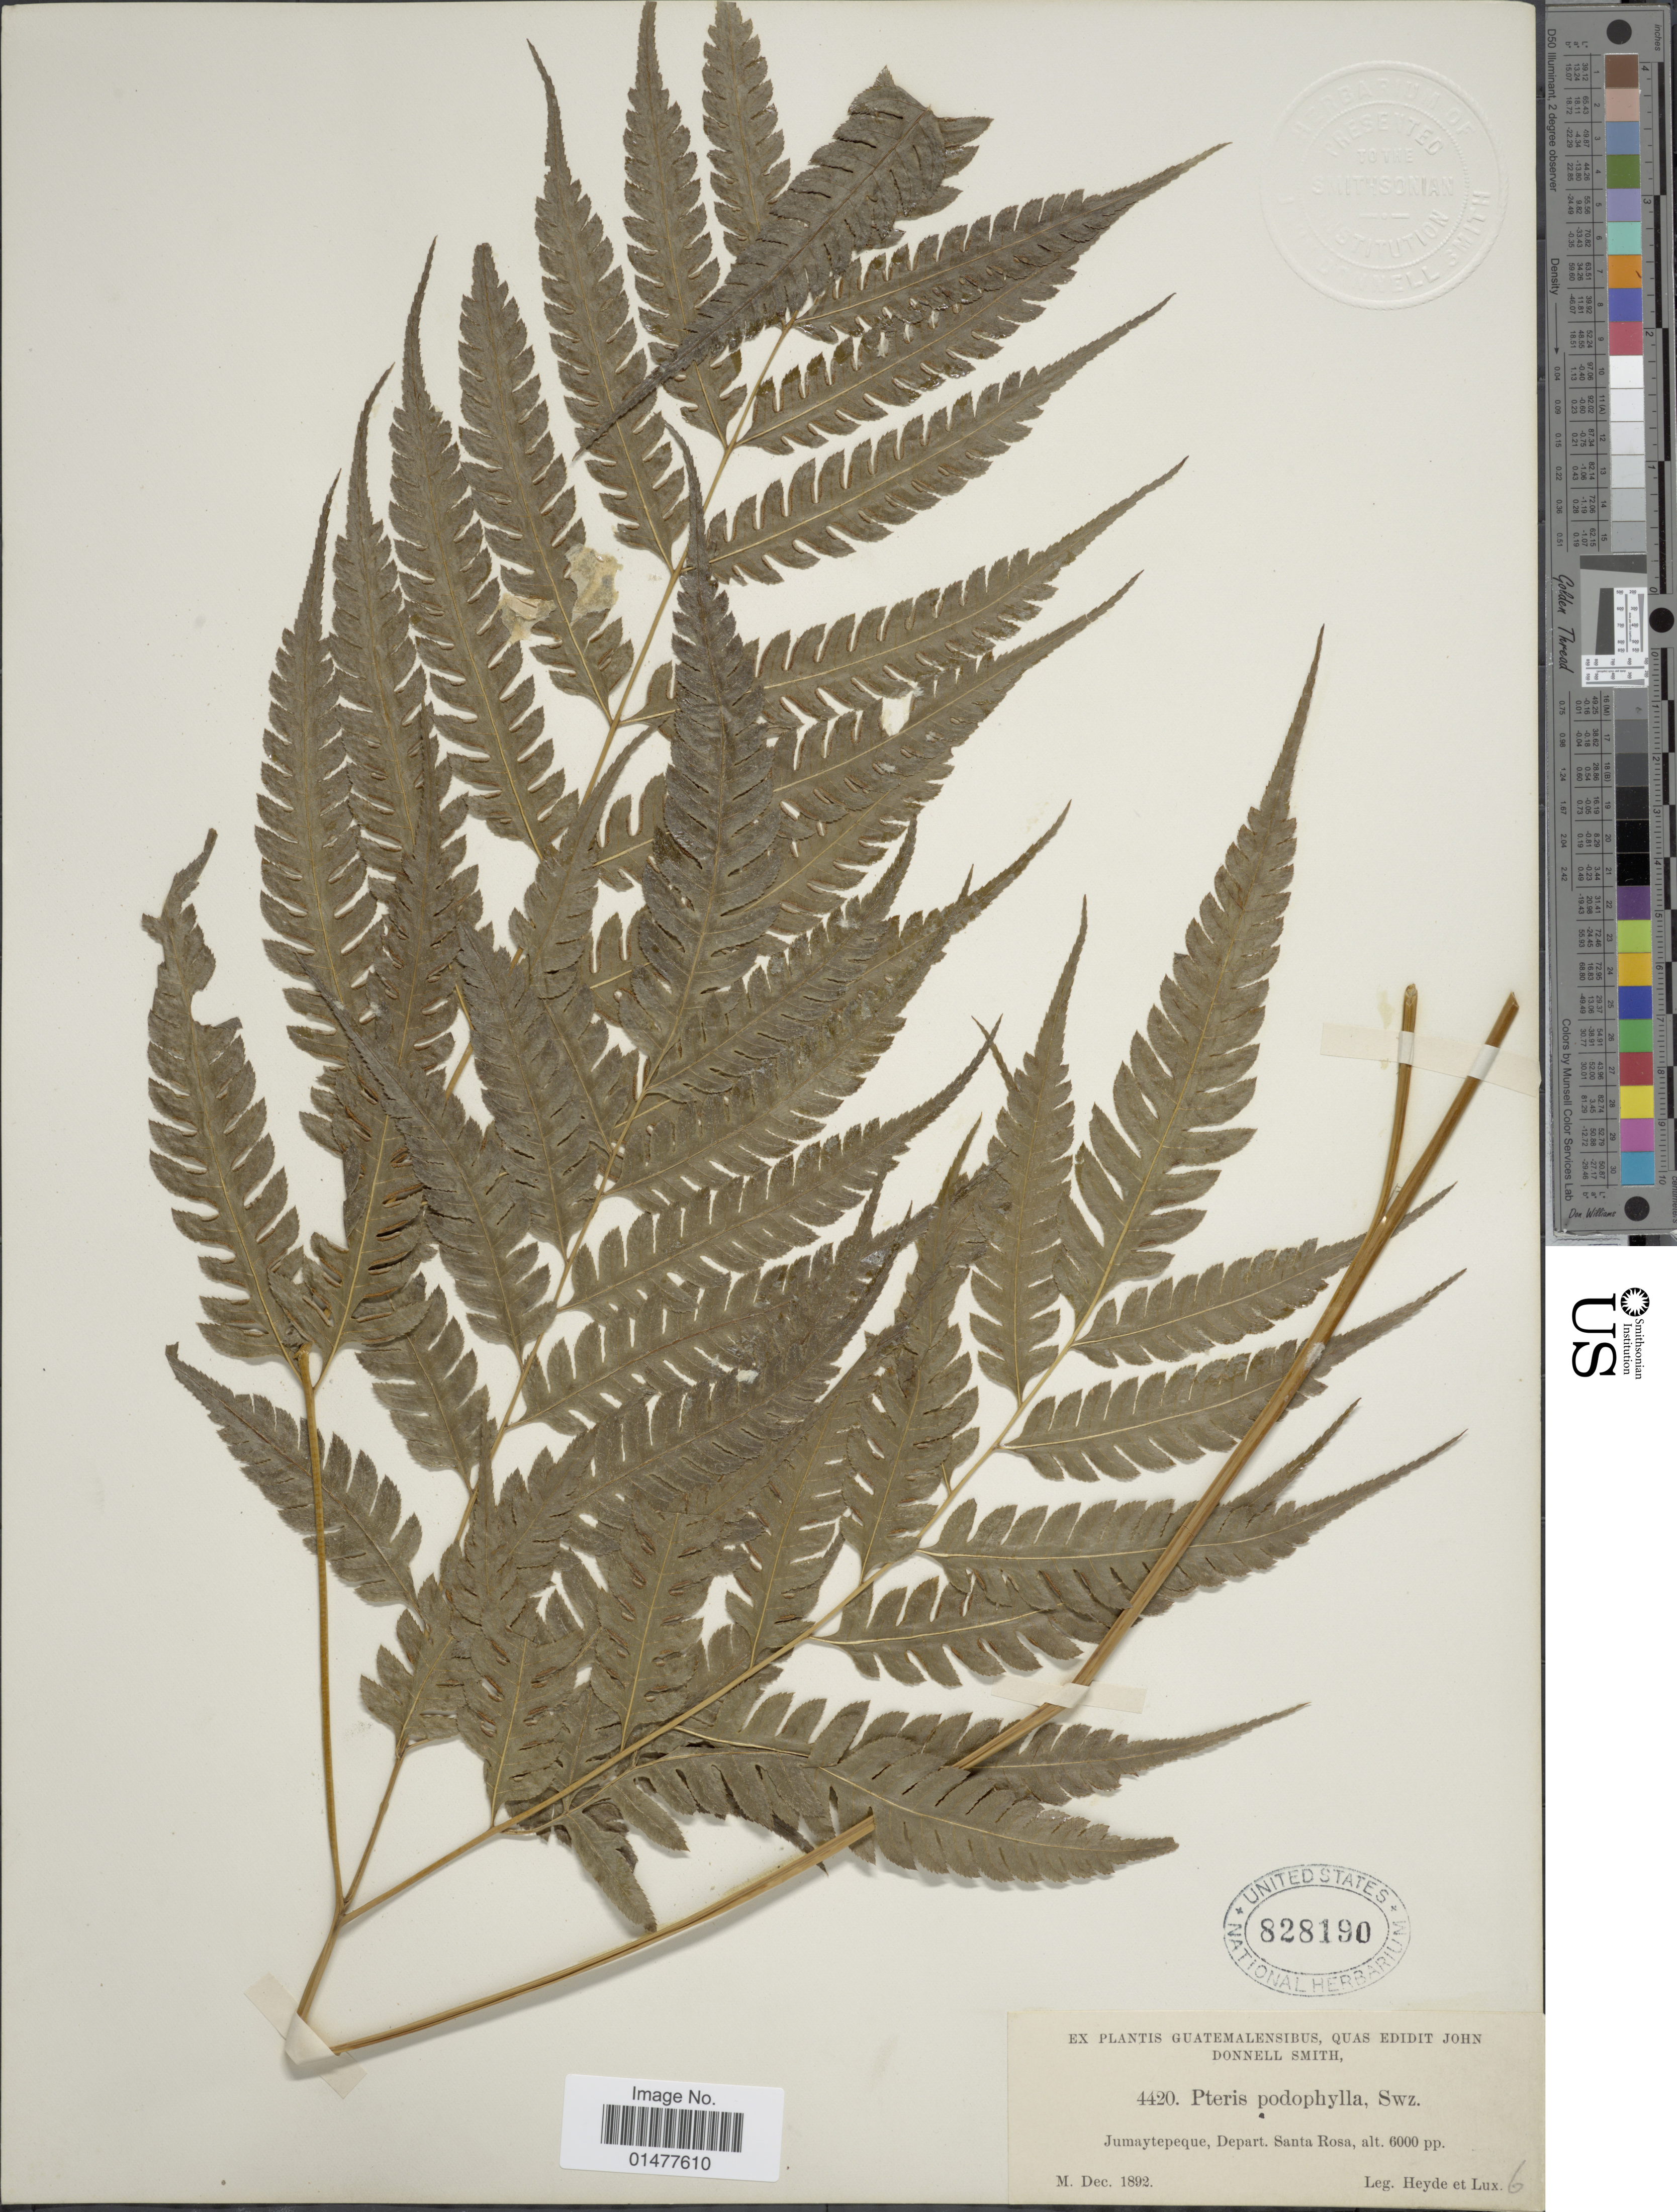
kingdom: Plantae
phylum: Tracheophyta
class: Polypodiopsida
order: Polypodiales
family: Pteridaceae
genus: Pteris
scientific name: Pteris erosa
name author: Mickel & Beitel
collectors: Heyde & Lux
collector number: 4420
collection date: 1892-12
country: Guatemala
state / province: Santa Rosa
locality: Jumaytepec.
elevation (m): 1829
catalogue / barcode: US 828190